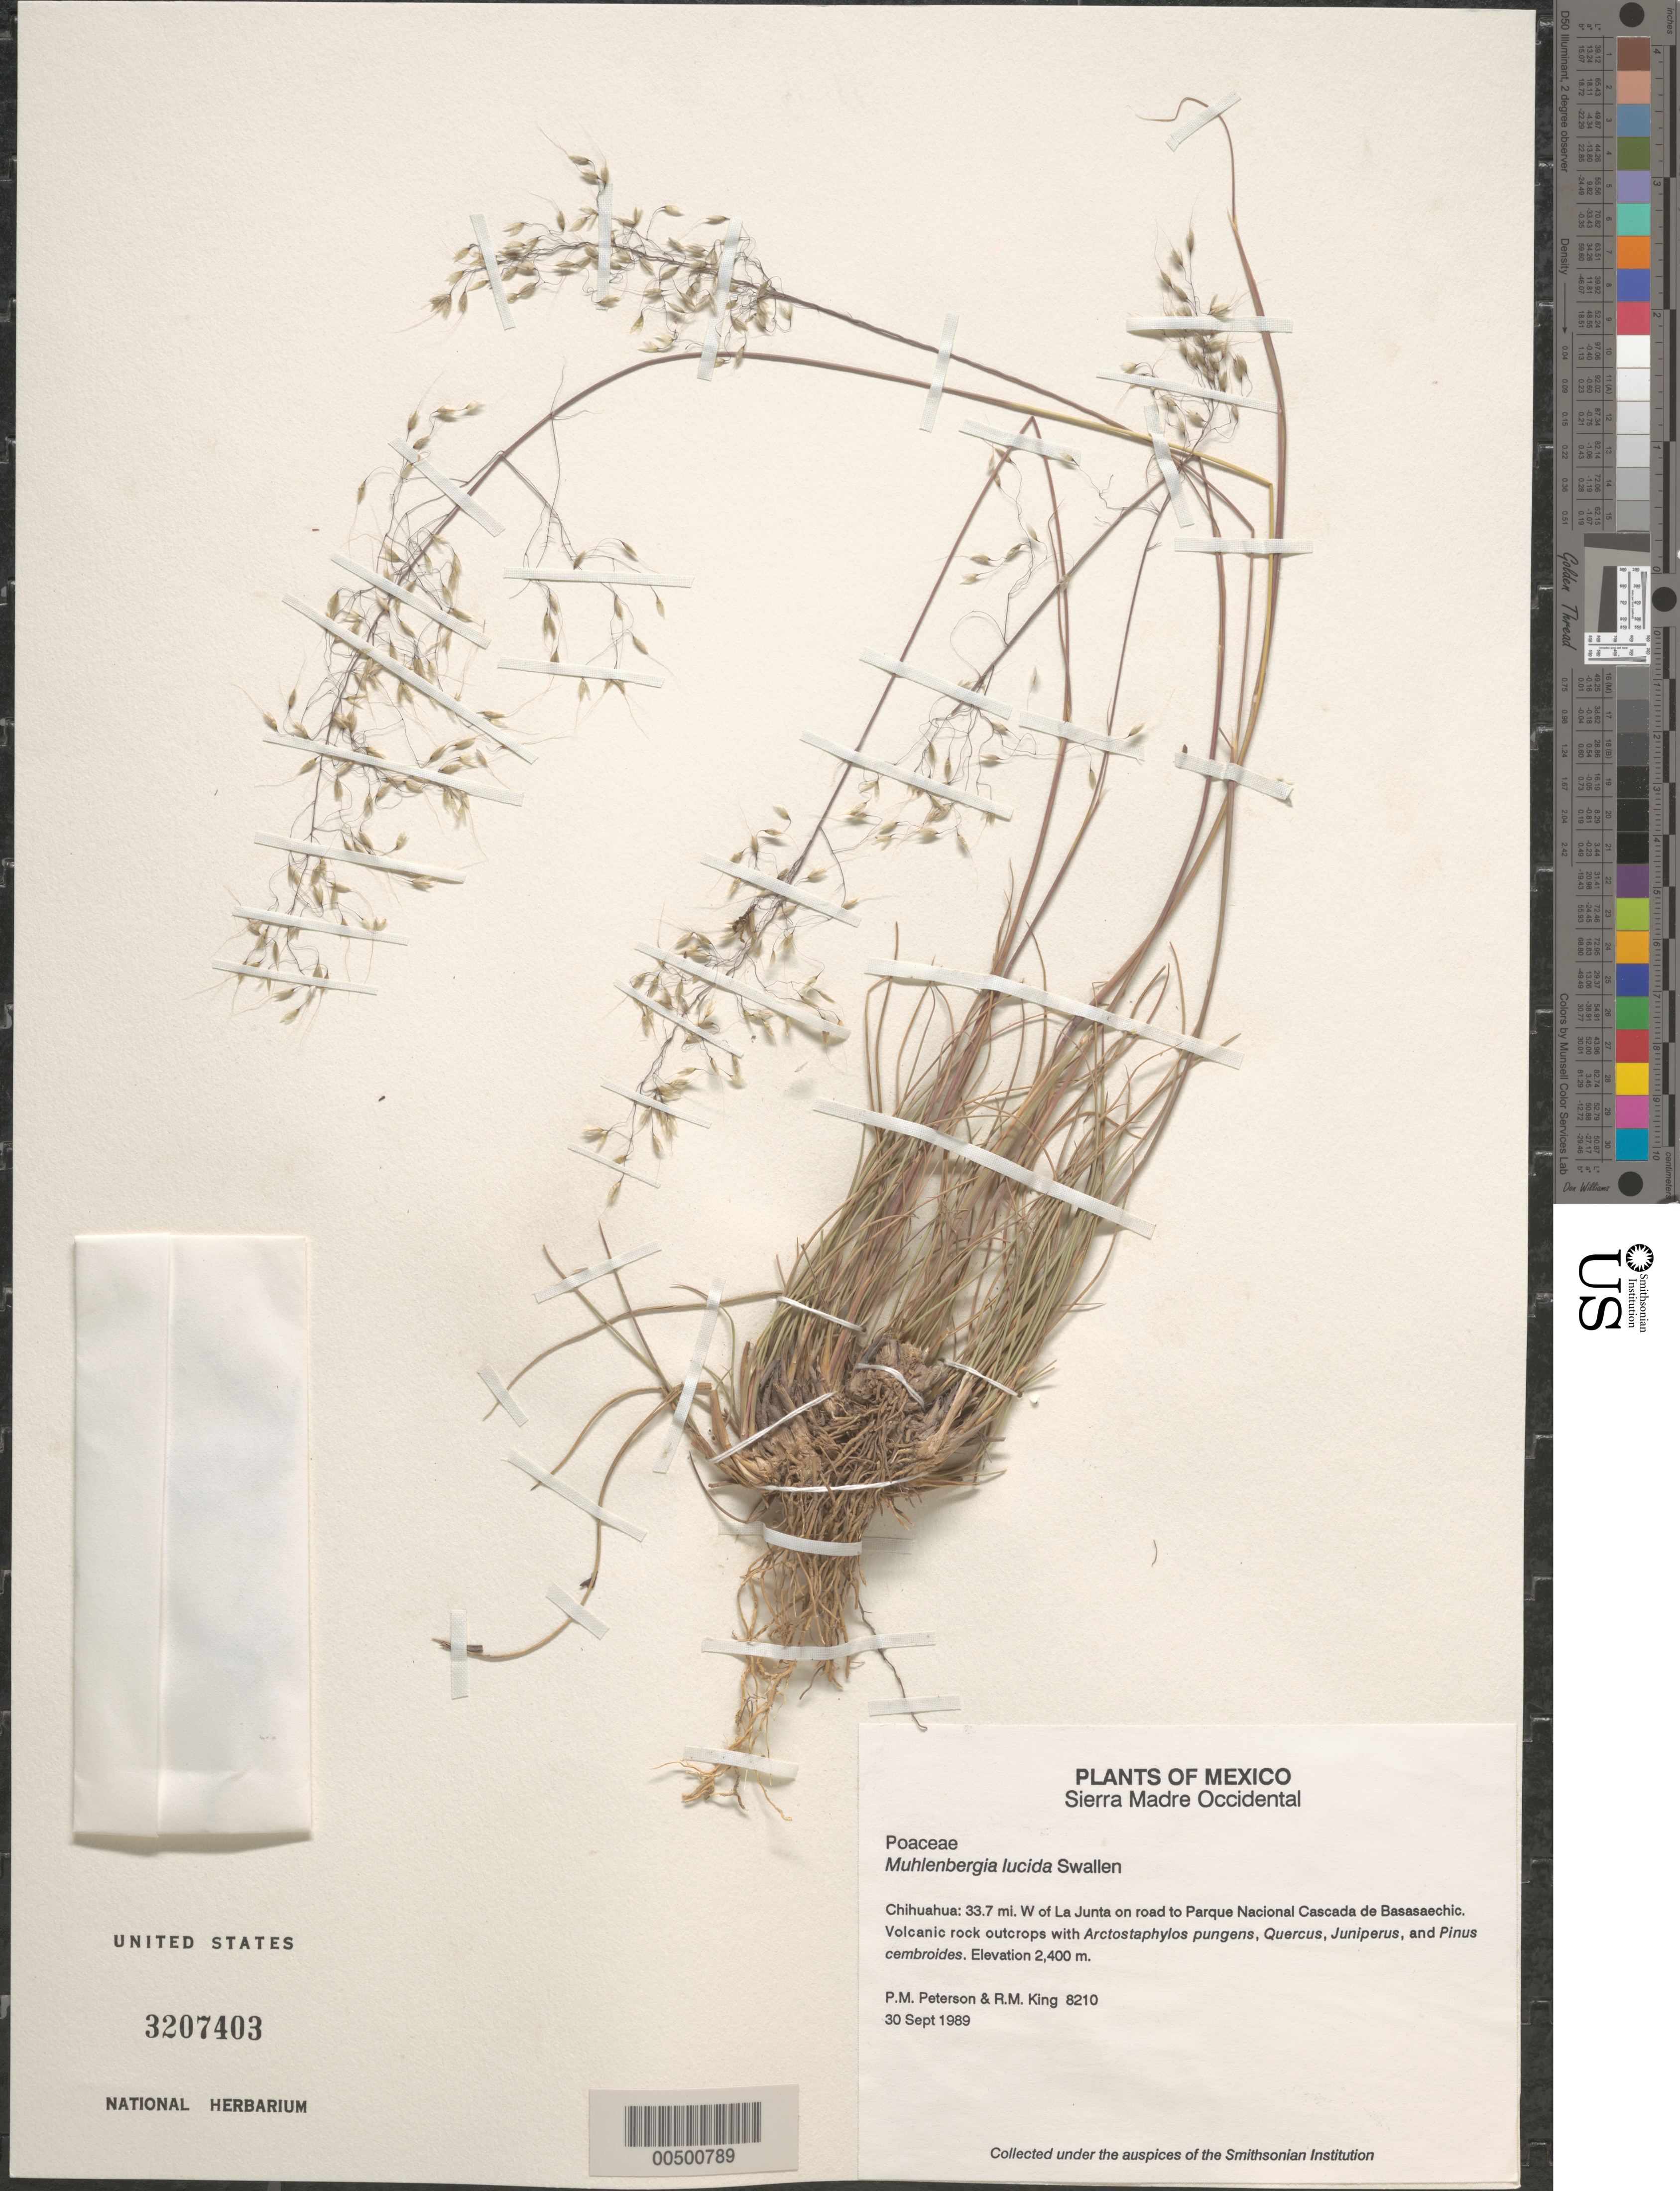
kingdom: Plantae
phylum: Tracheophyta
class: Liliopsida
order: Poales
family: Poaceae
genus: Muhlenbergia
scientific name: Muhlenbergia lucida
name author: Swallen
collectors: P. M. Peterson & R. M. King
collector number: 08210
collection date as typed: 30 Sep 1989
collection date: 1989-09-30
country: Mexico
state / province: Chihuahua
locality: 54.3 km W of La Junta on road to Parque Nacional Cascada de Basaseachic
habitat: Volcanic rock outcrops with Arctostaphylos pungens, Pinus cembroides, Juniperus, and Quercus.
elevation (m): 2260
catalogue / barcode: US 3207403